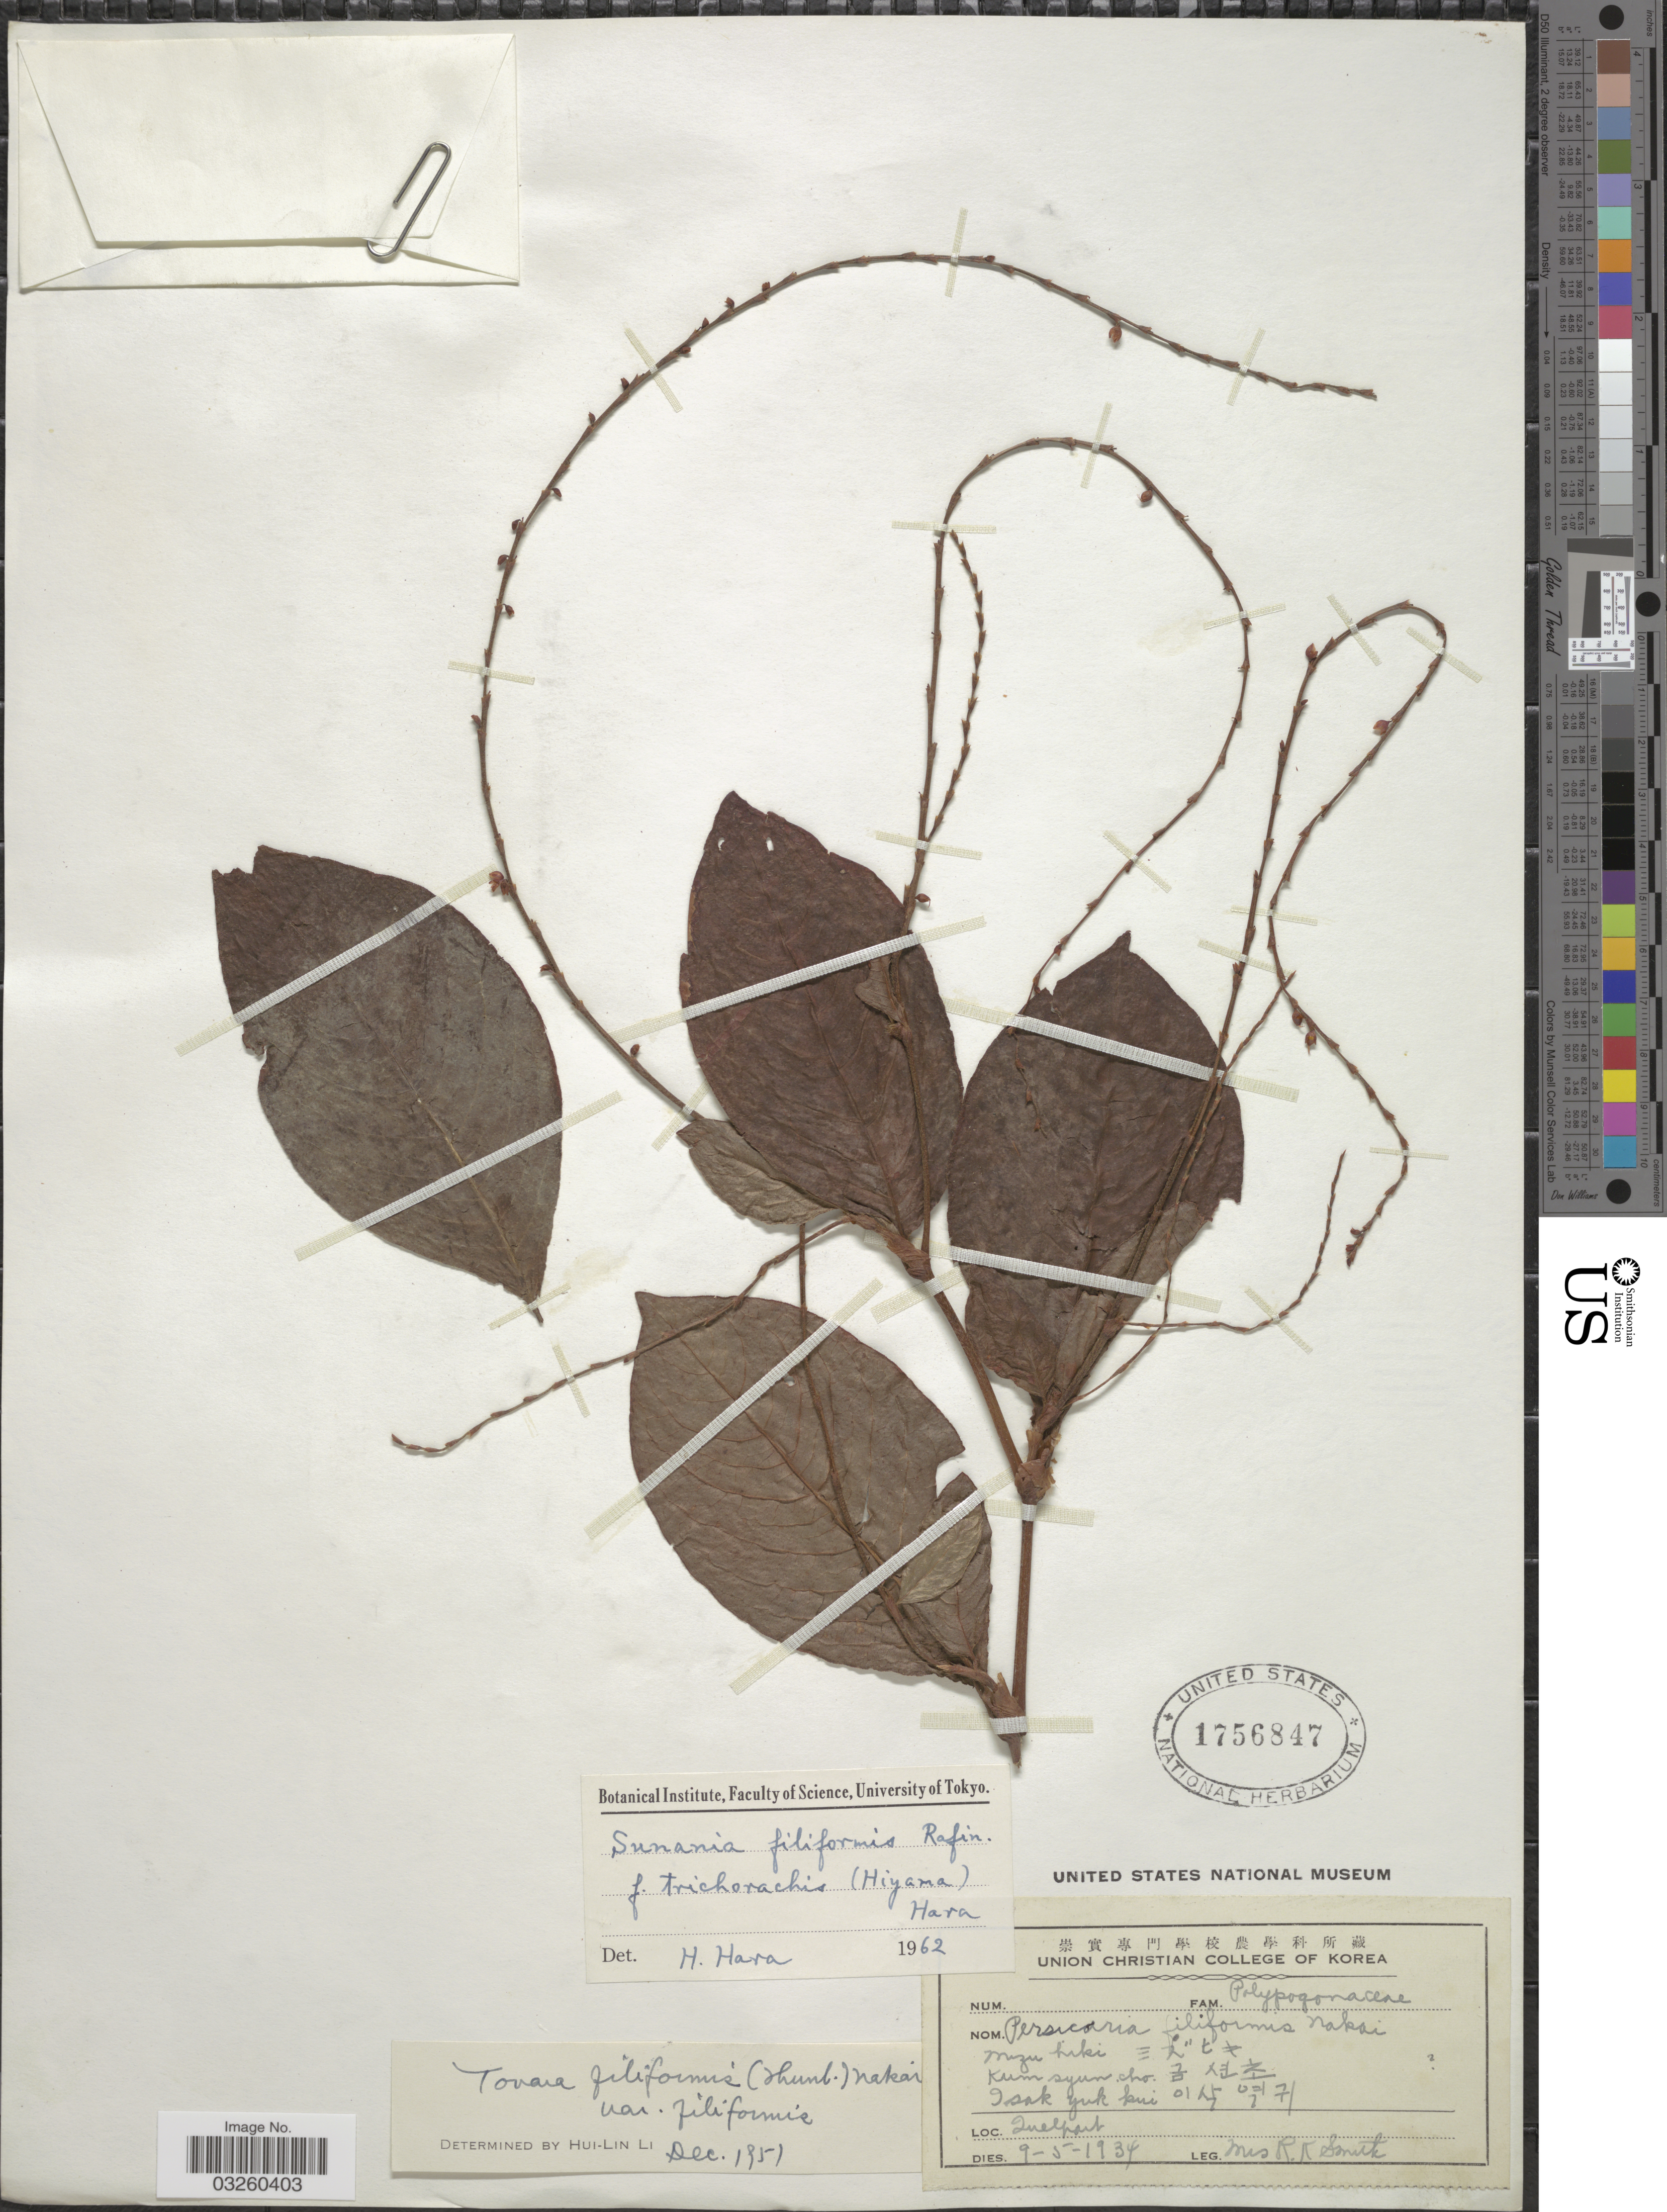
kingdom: Plantae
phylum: Tracheophyta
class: Magnoliopsida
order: Caryophyllales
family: Polygonaceae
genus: Persicaria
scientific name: Persicaria filiformis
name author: (Thunb.) Nakai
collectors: Mrs. R. K. Smith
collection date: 1934-05-09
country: South Korea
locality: Quelpart.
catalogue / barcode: US 1756847